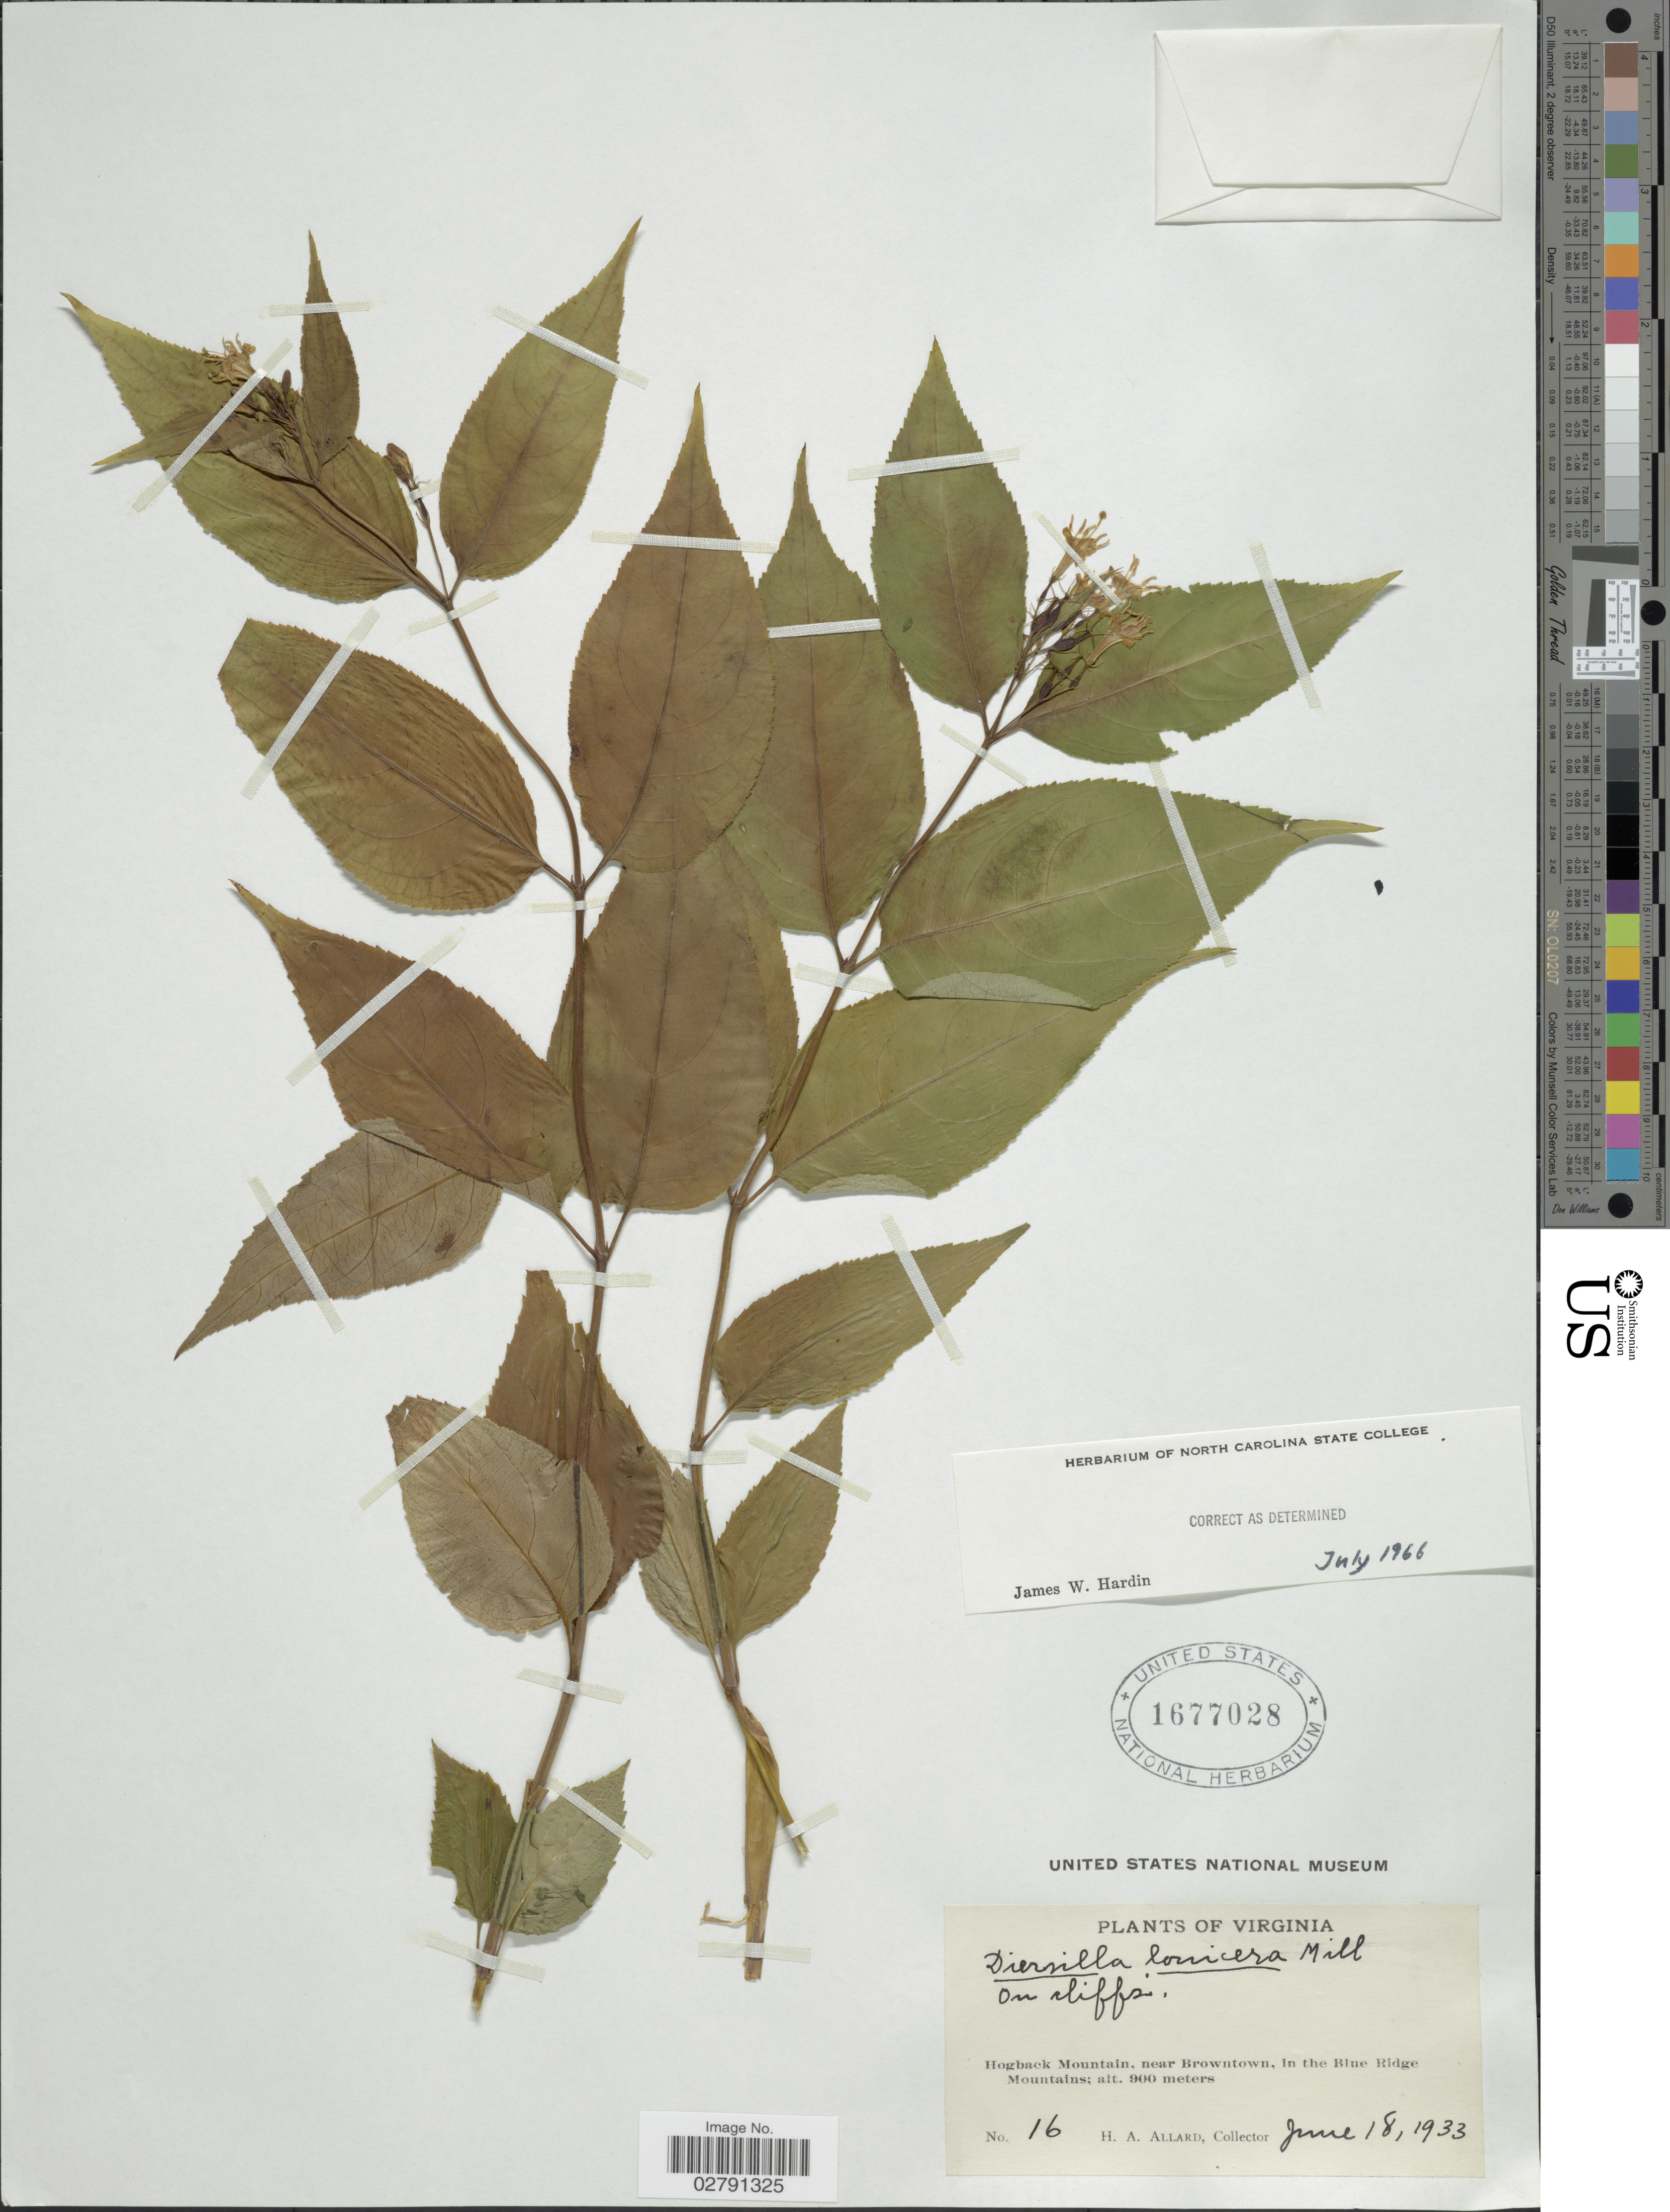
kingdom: Plantae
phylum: Tracheophyta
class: Magnoliopsida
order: Dipsacales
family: Caprifoliaceae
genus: Diervilla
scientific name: Diervilla lonicera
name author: Mill.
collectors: H. A. Allard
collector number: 16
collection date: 1933-06-18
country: United States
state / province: Virginia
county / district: Warren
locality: Hogback Mountain, near Browntown, in the Blue Ridge Mountains.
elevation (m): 900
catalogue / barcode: US 1677028